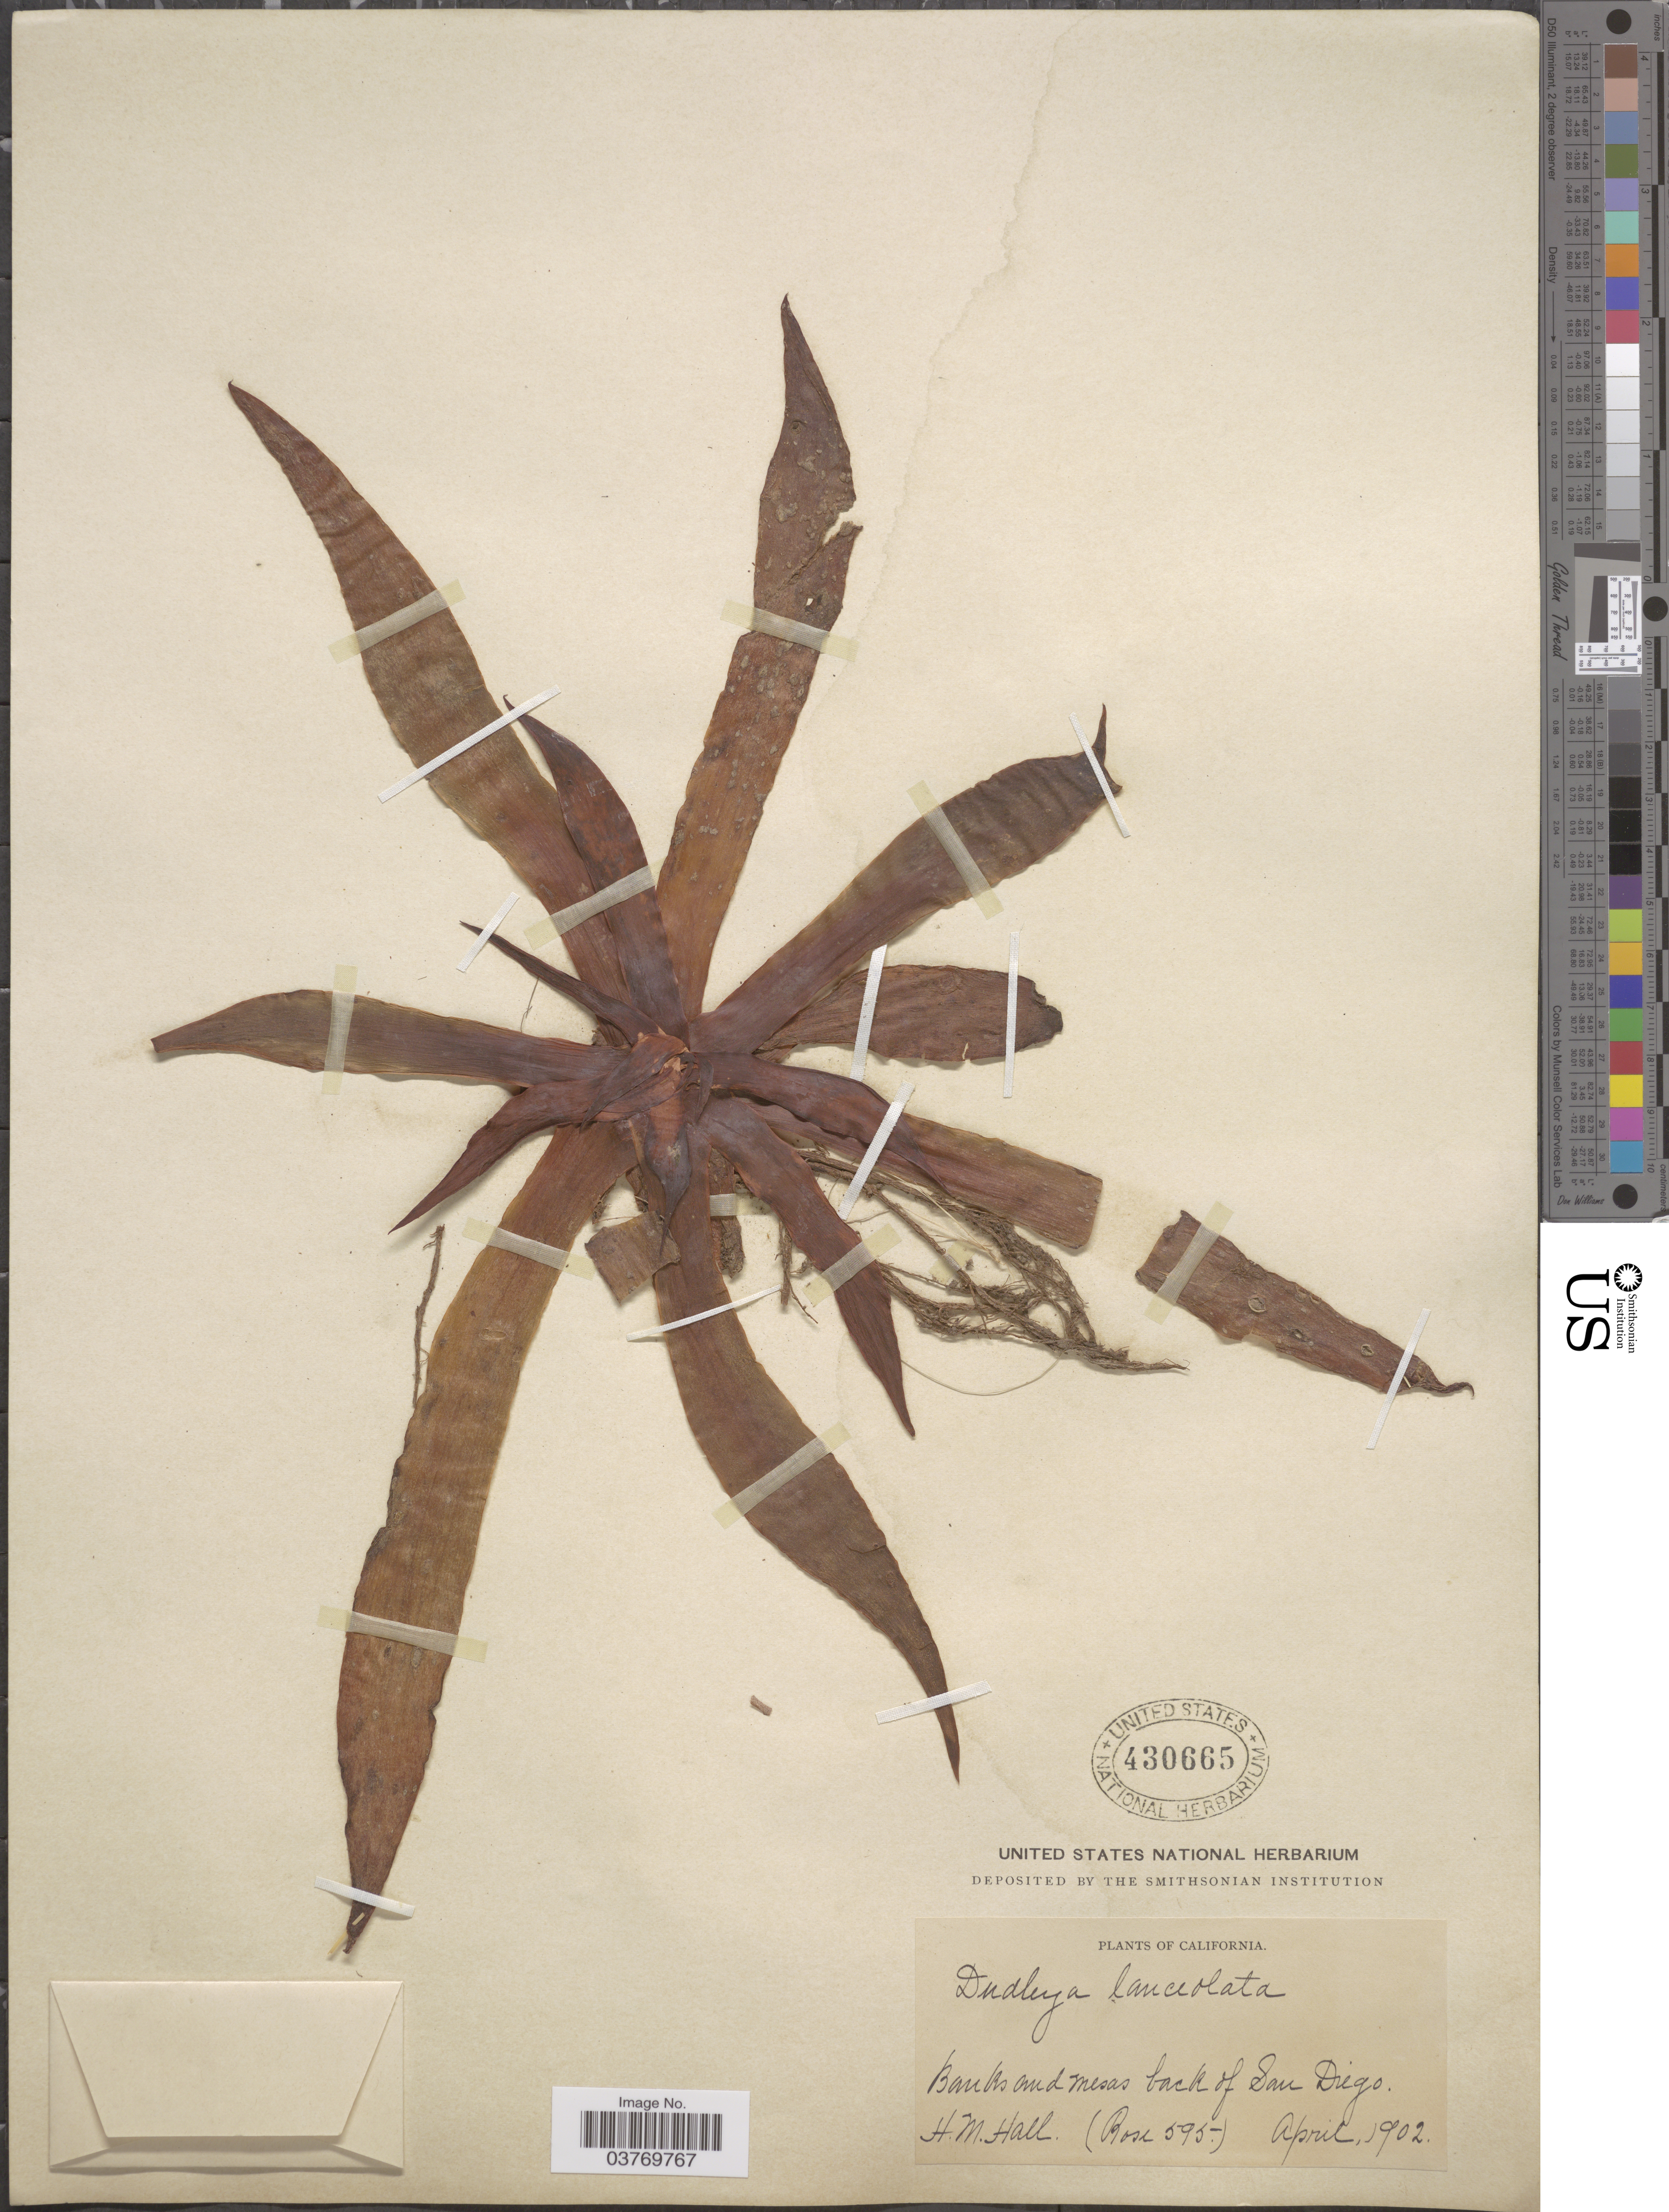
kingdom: Plantae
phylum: Tracheophyta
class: Magnoliopsida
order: Saxifragales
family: Crassulaceae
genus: Dudleya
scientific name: Dudleya lanceolata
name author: (Nutt.) Britton & Rose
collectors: H. M. Hall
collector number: Rose 595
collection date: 1902-04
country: United States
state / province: California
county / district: San Diego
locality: Banks and Mesas back of San Diego.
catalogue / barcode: US 430665